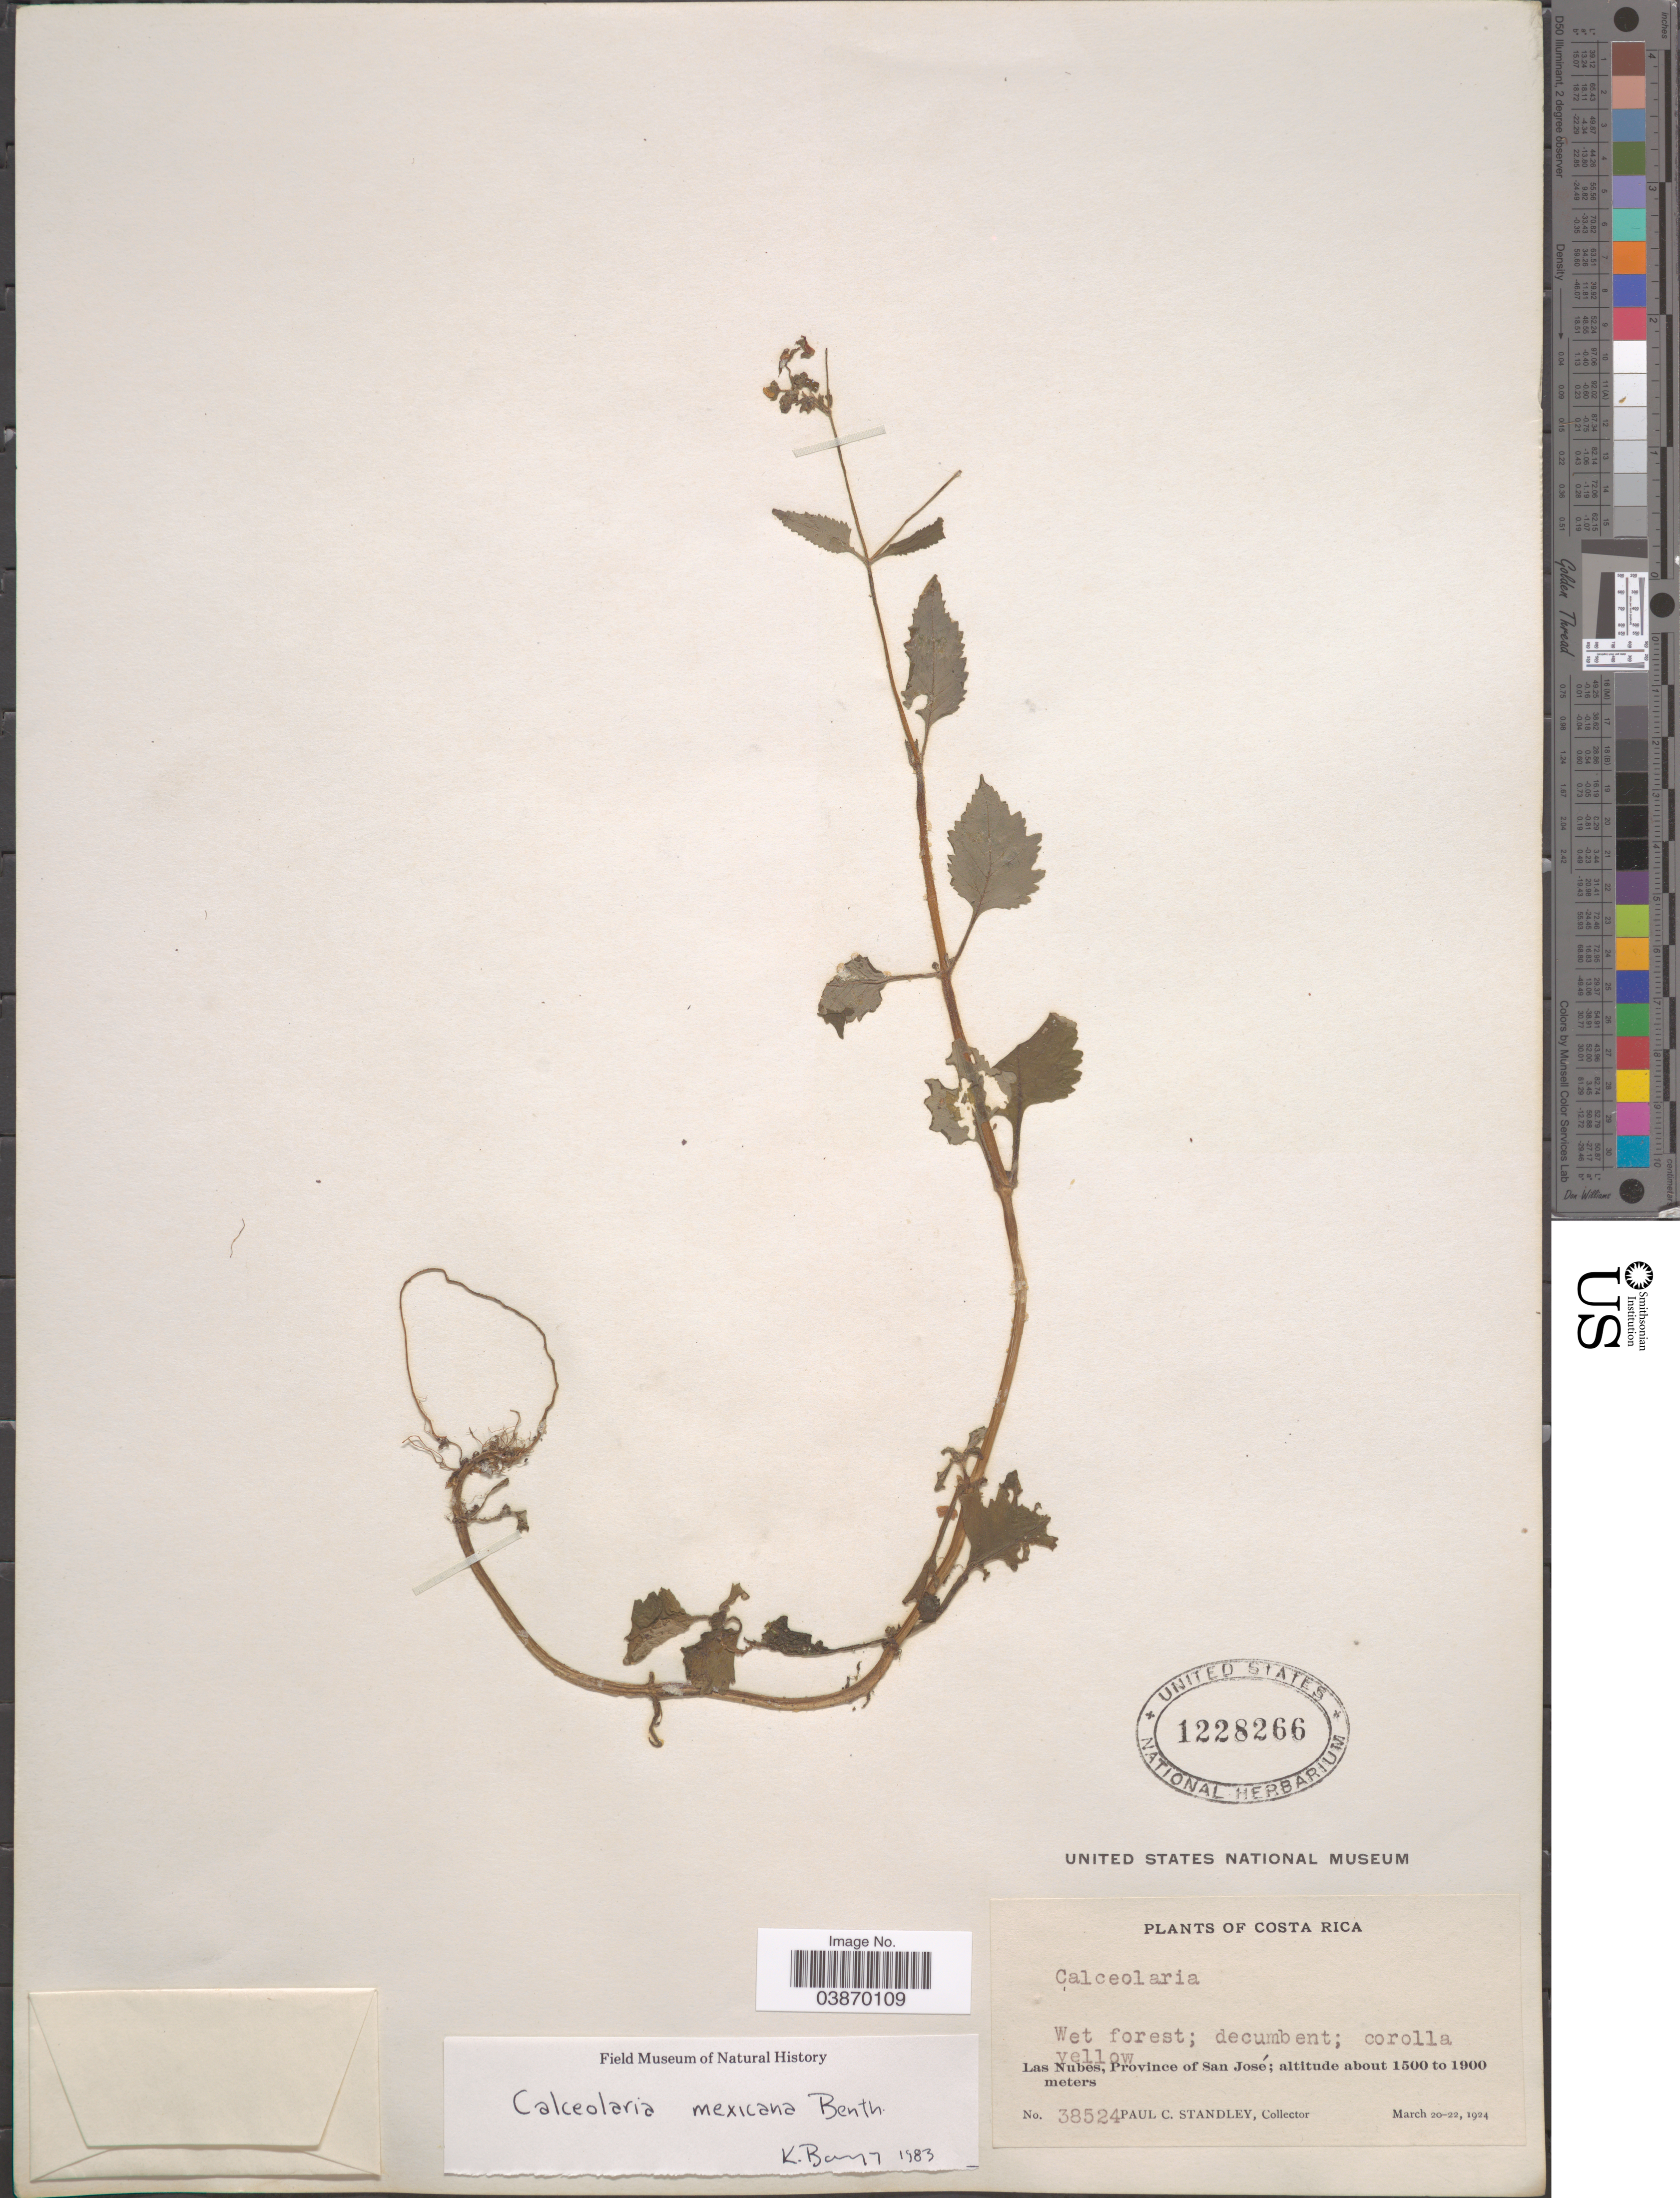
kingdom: Plantae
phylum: Tracheophyta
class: Magnoliopsida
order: Lamiales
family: Calceolariaceae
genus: Calceolaria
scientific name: Calceolaria mexicana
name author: Benth.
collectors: P. C. Standley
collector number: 382524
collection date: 1924-03-20/1924-03-22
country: Costa Rica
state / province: San José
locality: Las Nubes.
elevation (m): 1500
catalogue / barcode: US 1228266